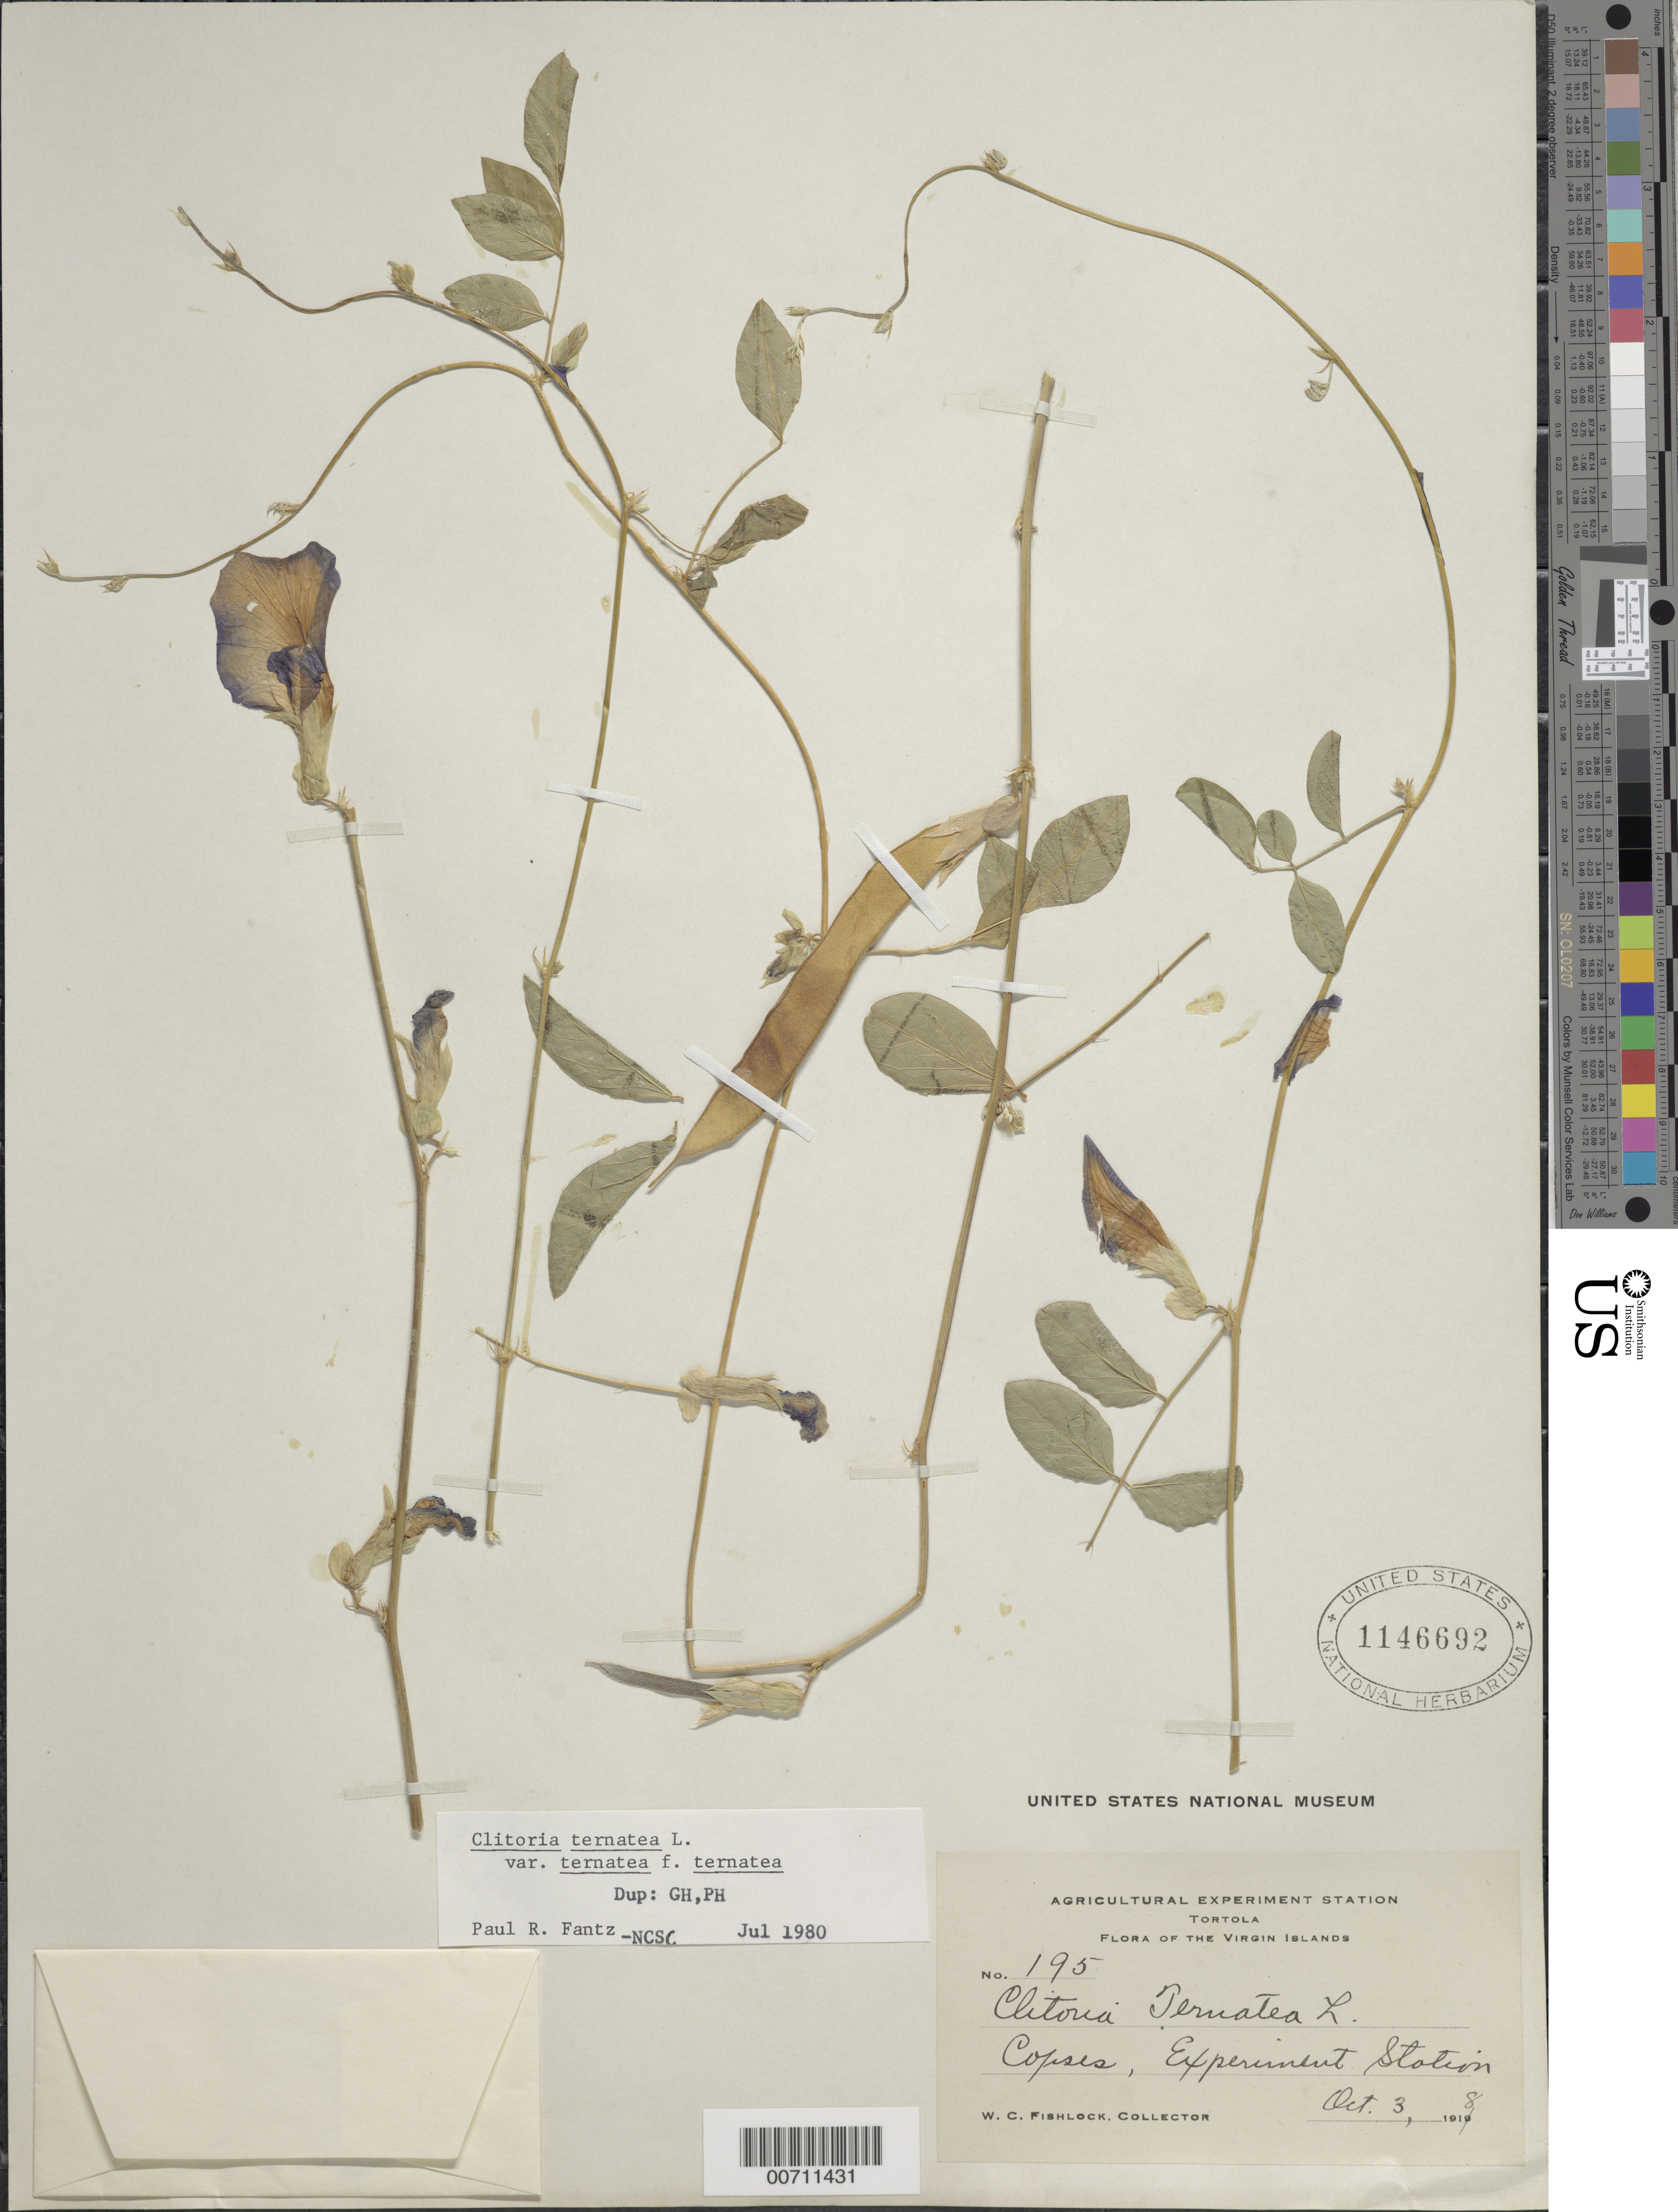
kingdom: Plantae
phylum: Tracheophyta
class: Magnoliopsida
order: Fabales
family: Fabaceae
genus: Clitoria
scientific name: Clitoria ternatea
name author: L.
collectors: W. Fishlock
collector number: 195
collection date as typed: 03 Oct 1918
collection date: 1918-10-03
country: British Virgin Islands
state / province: Tortola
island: Tortola Island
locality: Exp. Station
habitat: Copises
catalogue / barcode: US 1146692